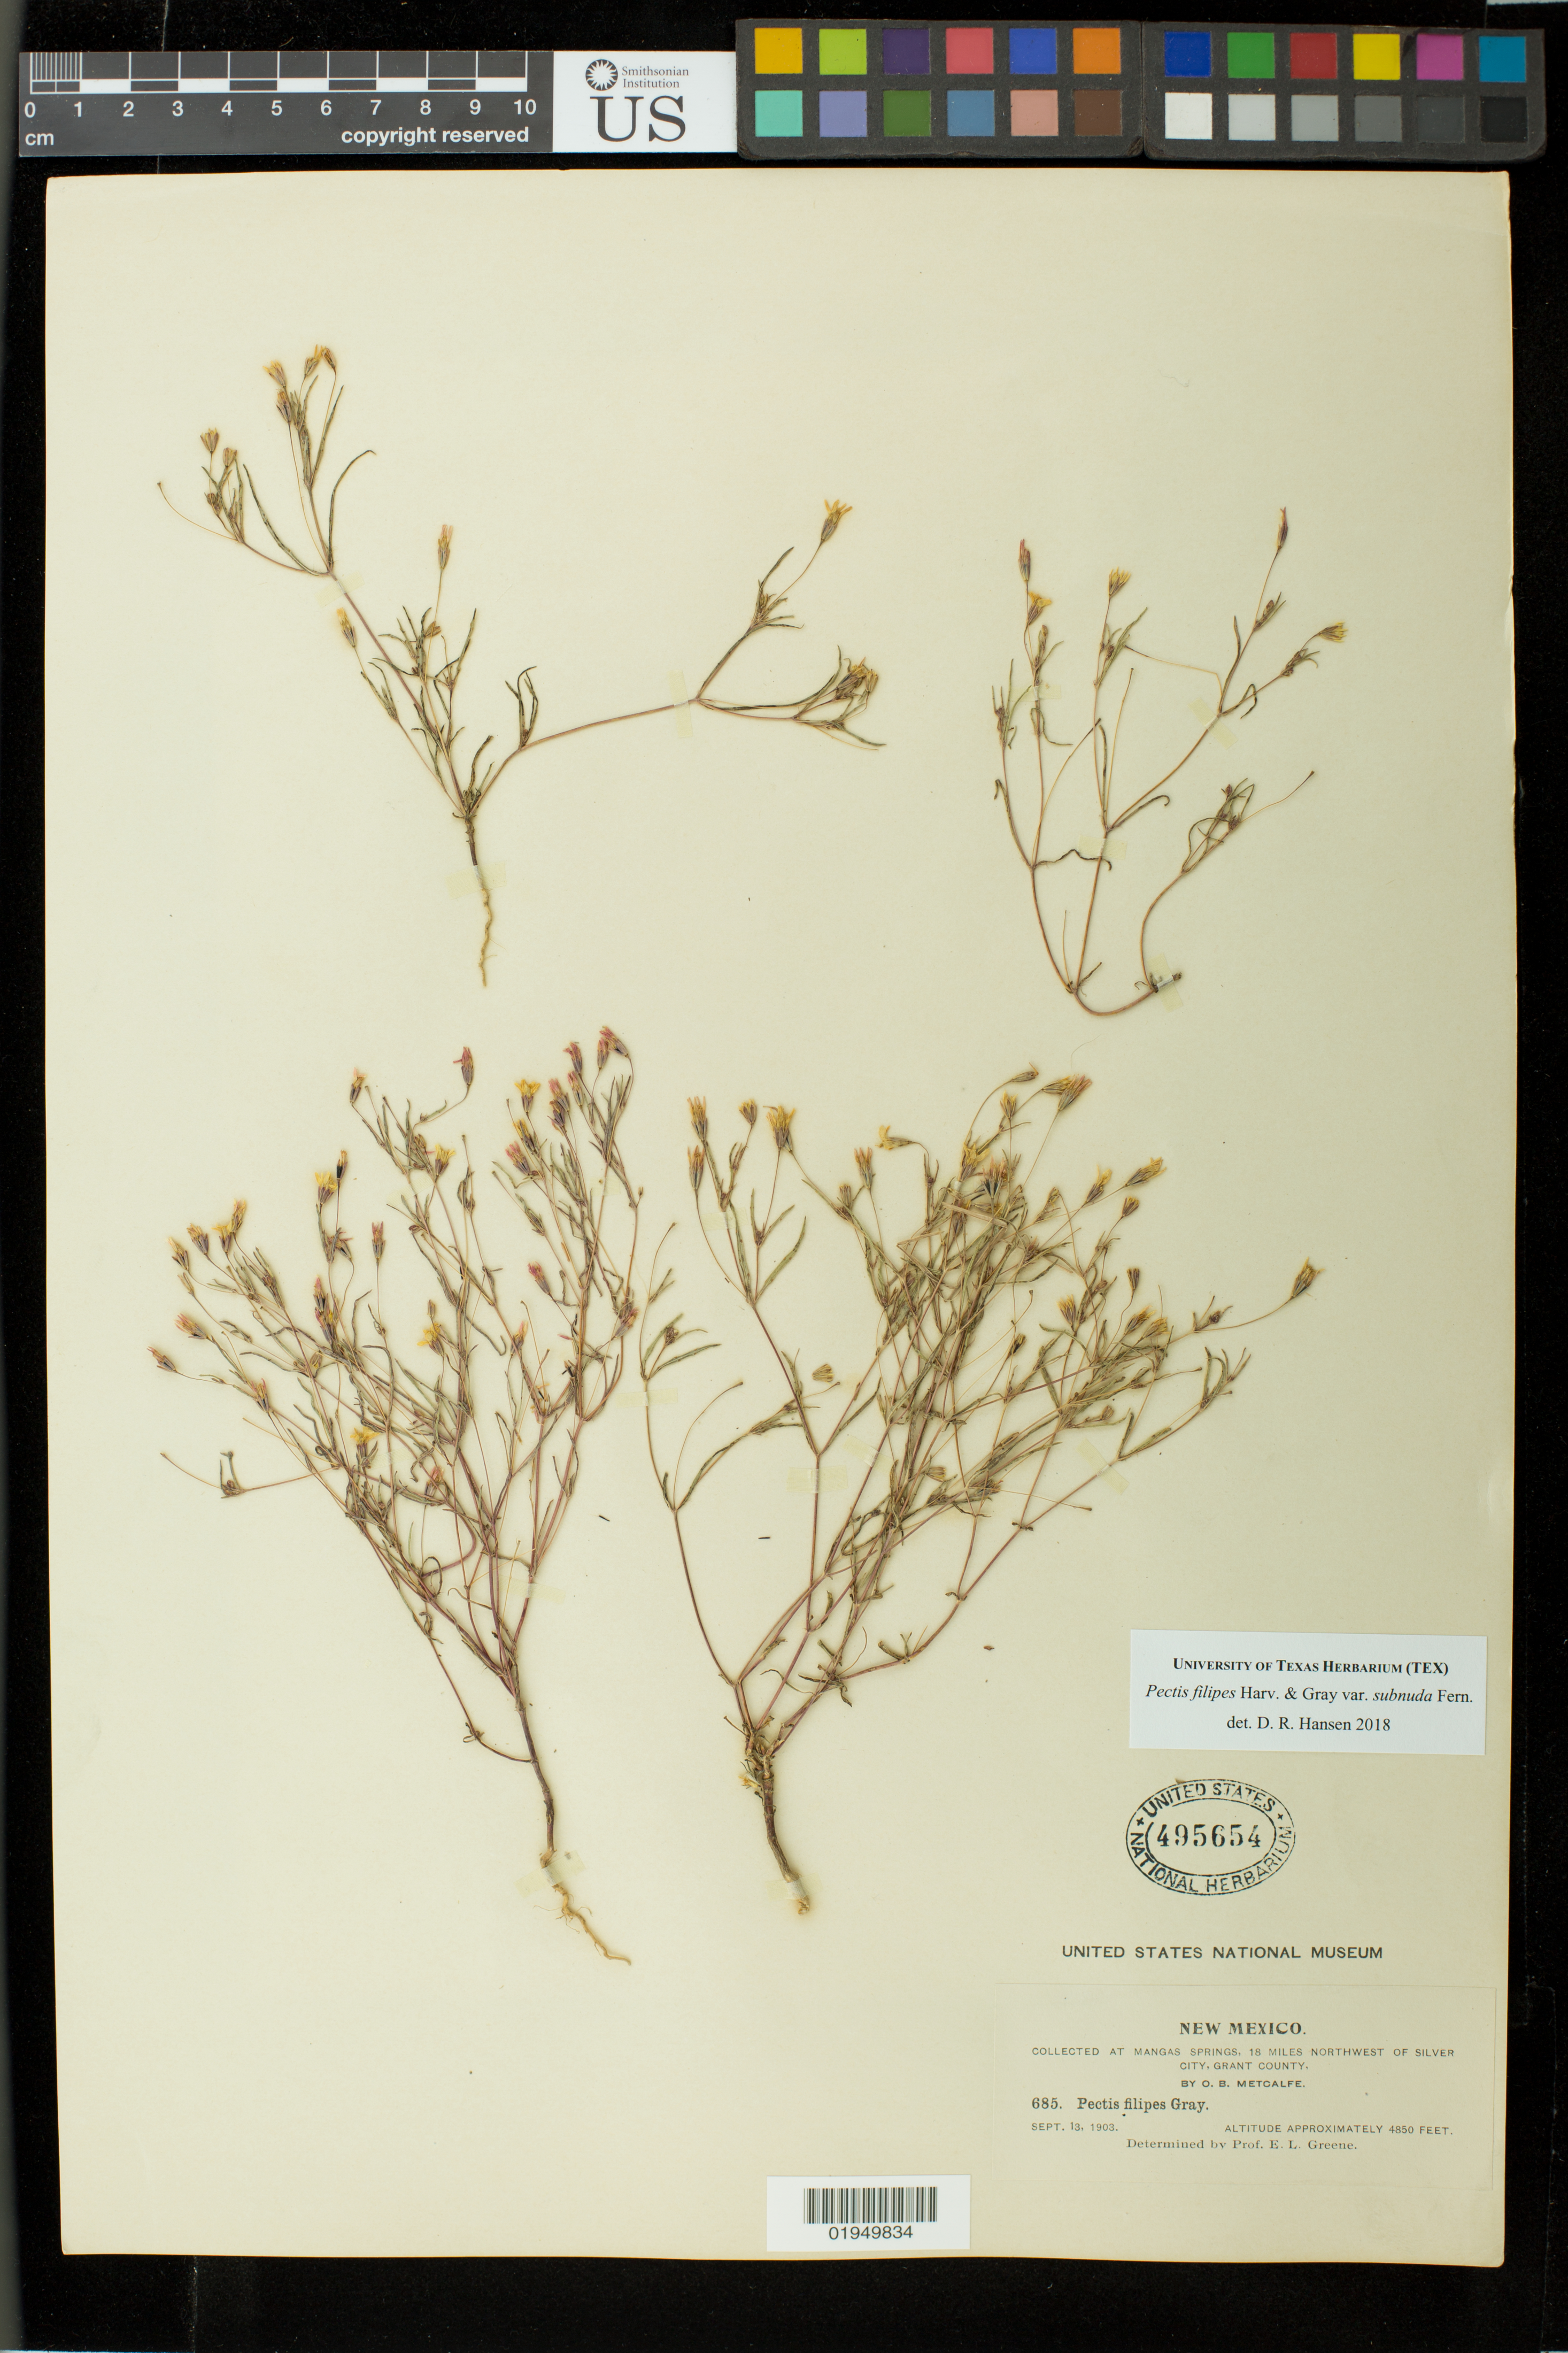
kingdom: Plantae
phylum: Tracheophyta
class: Magnoliopsida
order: Asterales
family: Asteraceae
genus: Pectis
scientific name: Pectis filipes var. subnuda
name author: Fernald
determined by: Hansen, D. R.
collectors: O. B. Metcalfe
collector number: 685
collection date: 1903-09-13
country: United States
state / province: New Mexico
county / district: Grant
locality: Collected at Mangas Springs, 18 miles northwest of Silver City.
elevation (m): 1478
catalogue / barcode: US 495654